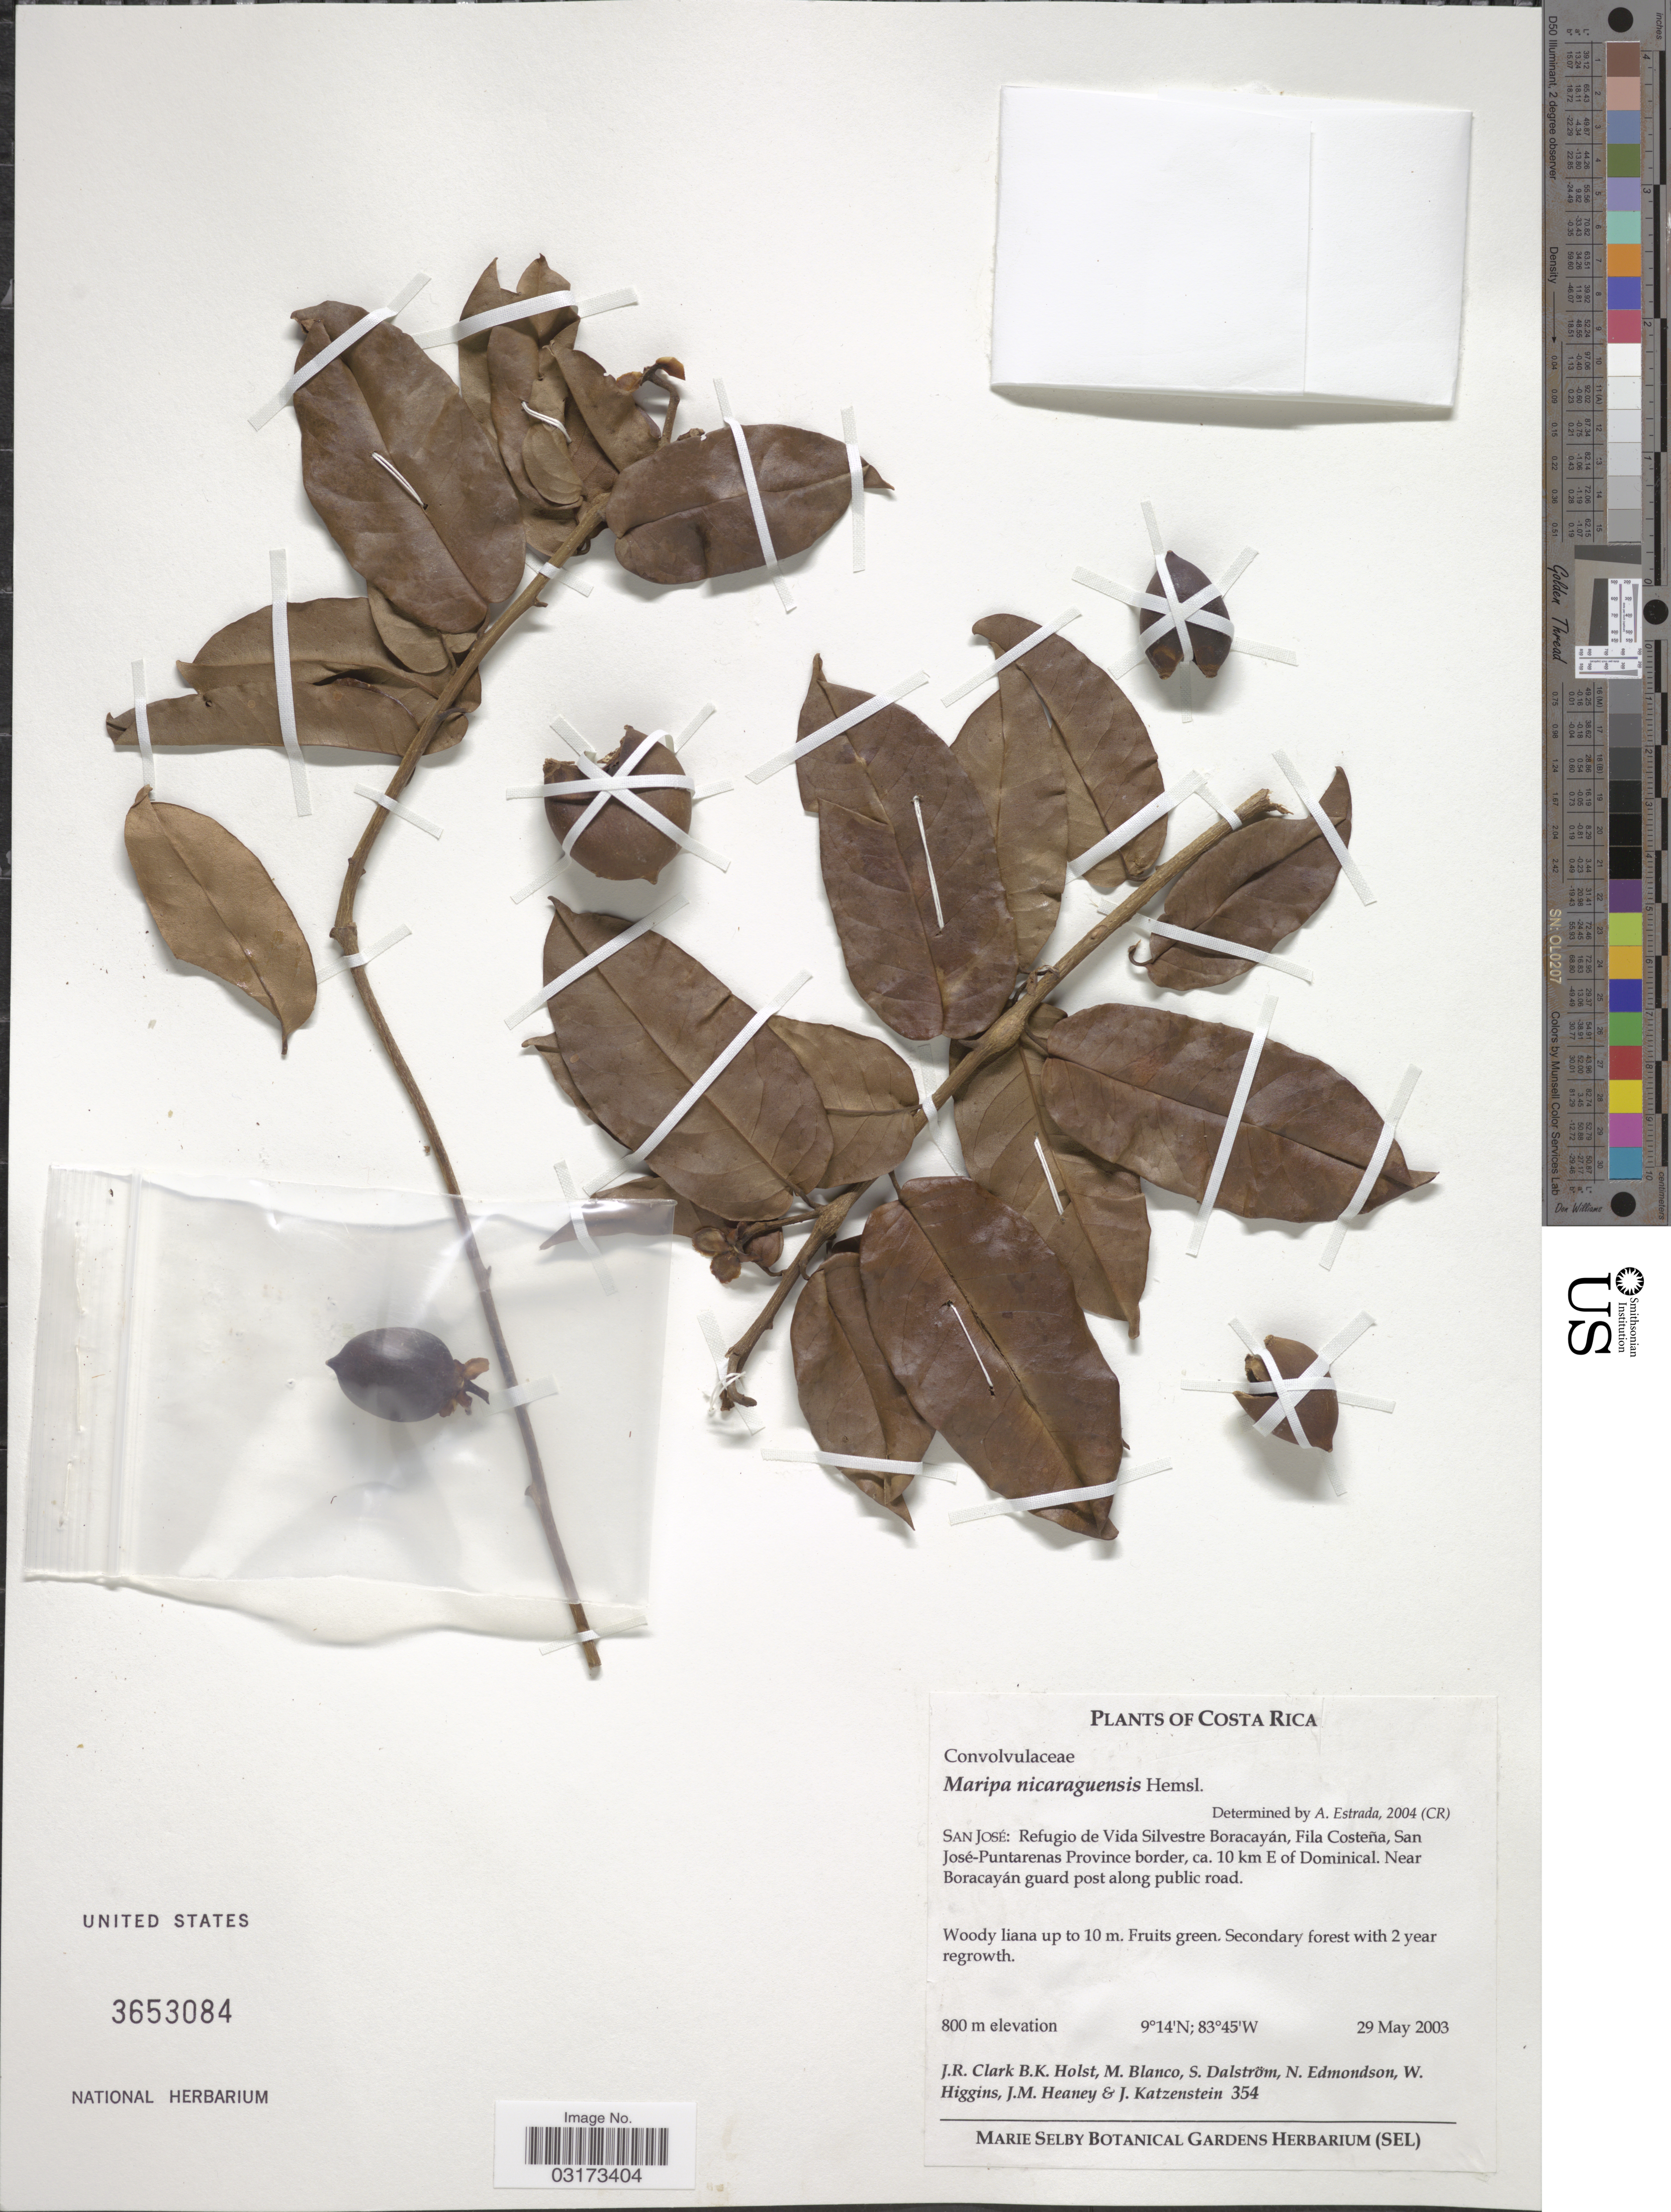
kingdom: Plantae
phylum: Tracheophyta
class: Magnoliopsida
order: Solanales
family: Convolvulaceae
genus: Maripa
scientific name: Maripa nicaraguensis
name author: Hemsl.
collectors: J. R. Clark, B. Holst, M. Blanco, S. Dalström & et al.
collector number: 354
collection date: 2003-05-29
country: Costa Rica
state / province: San José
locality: Refugio de Vida Silvestre Boracayán, Fila Costeña, San José-Puntarenas Province border, ca. 10 km E of Dominical. Near Boracayán guard post along public road.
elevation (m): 800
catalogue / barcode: US 3653084